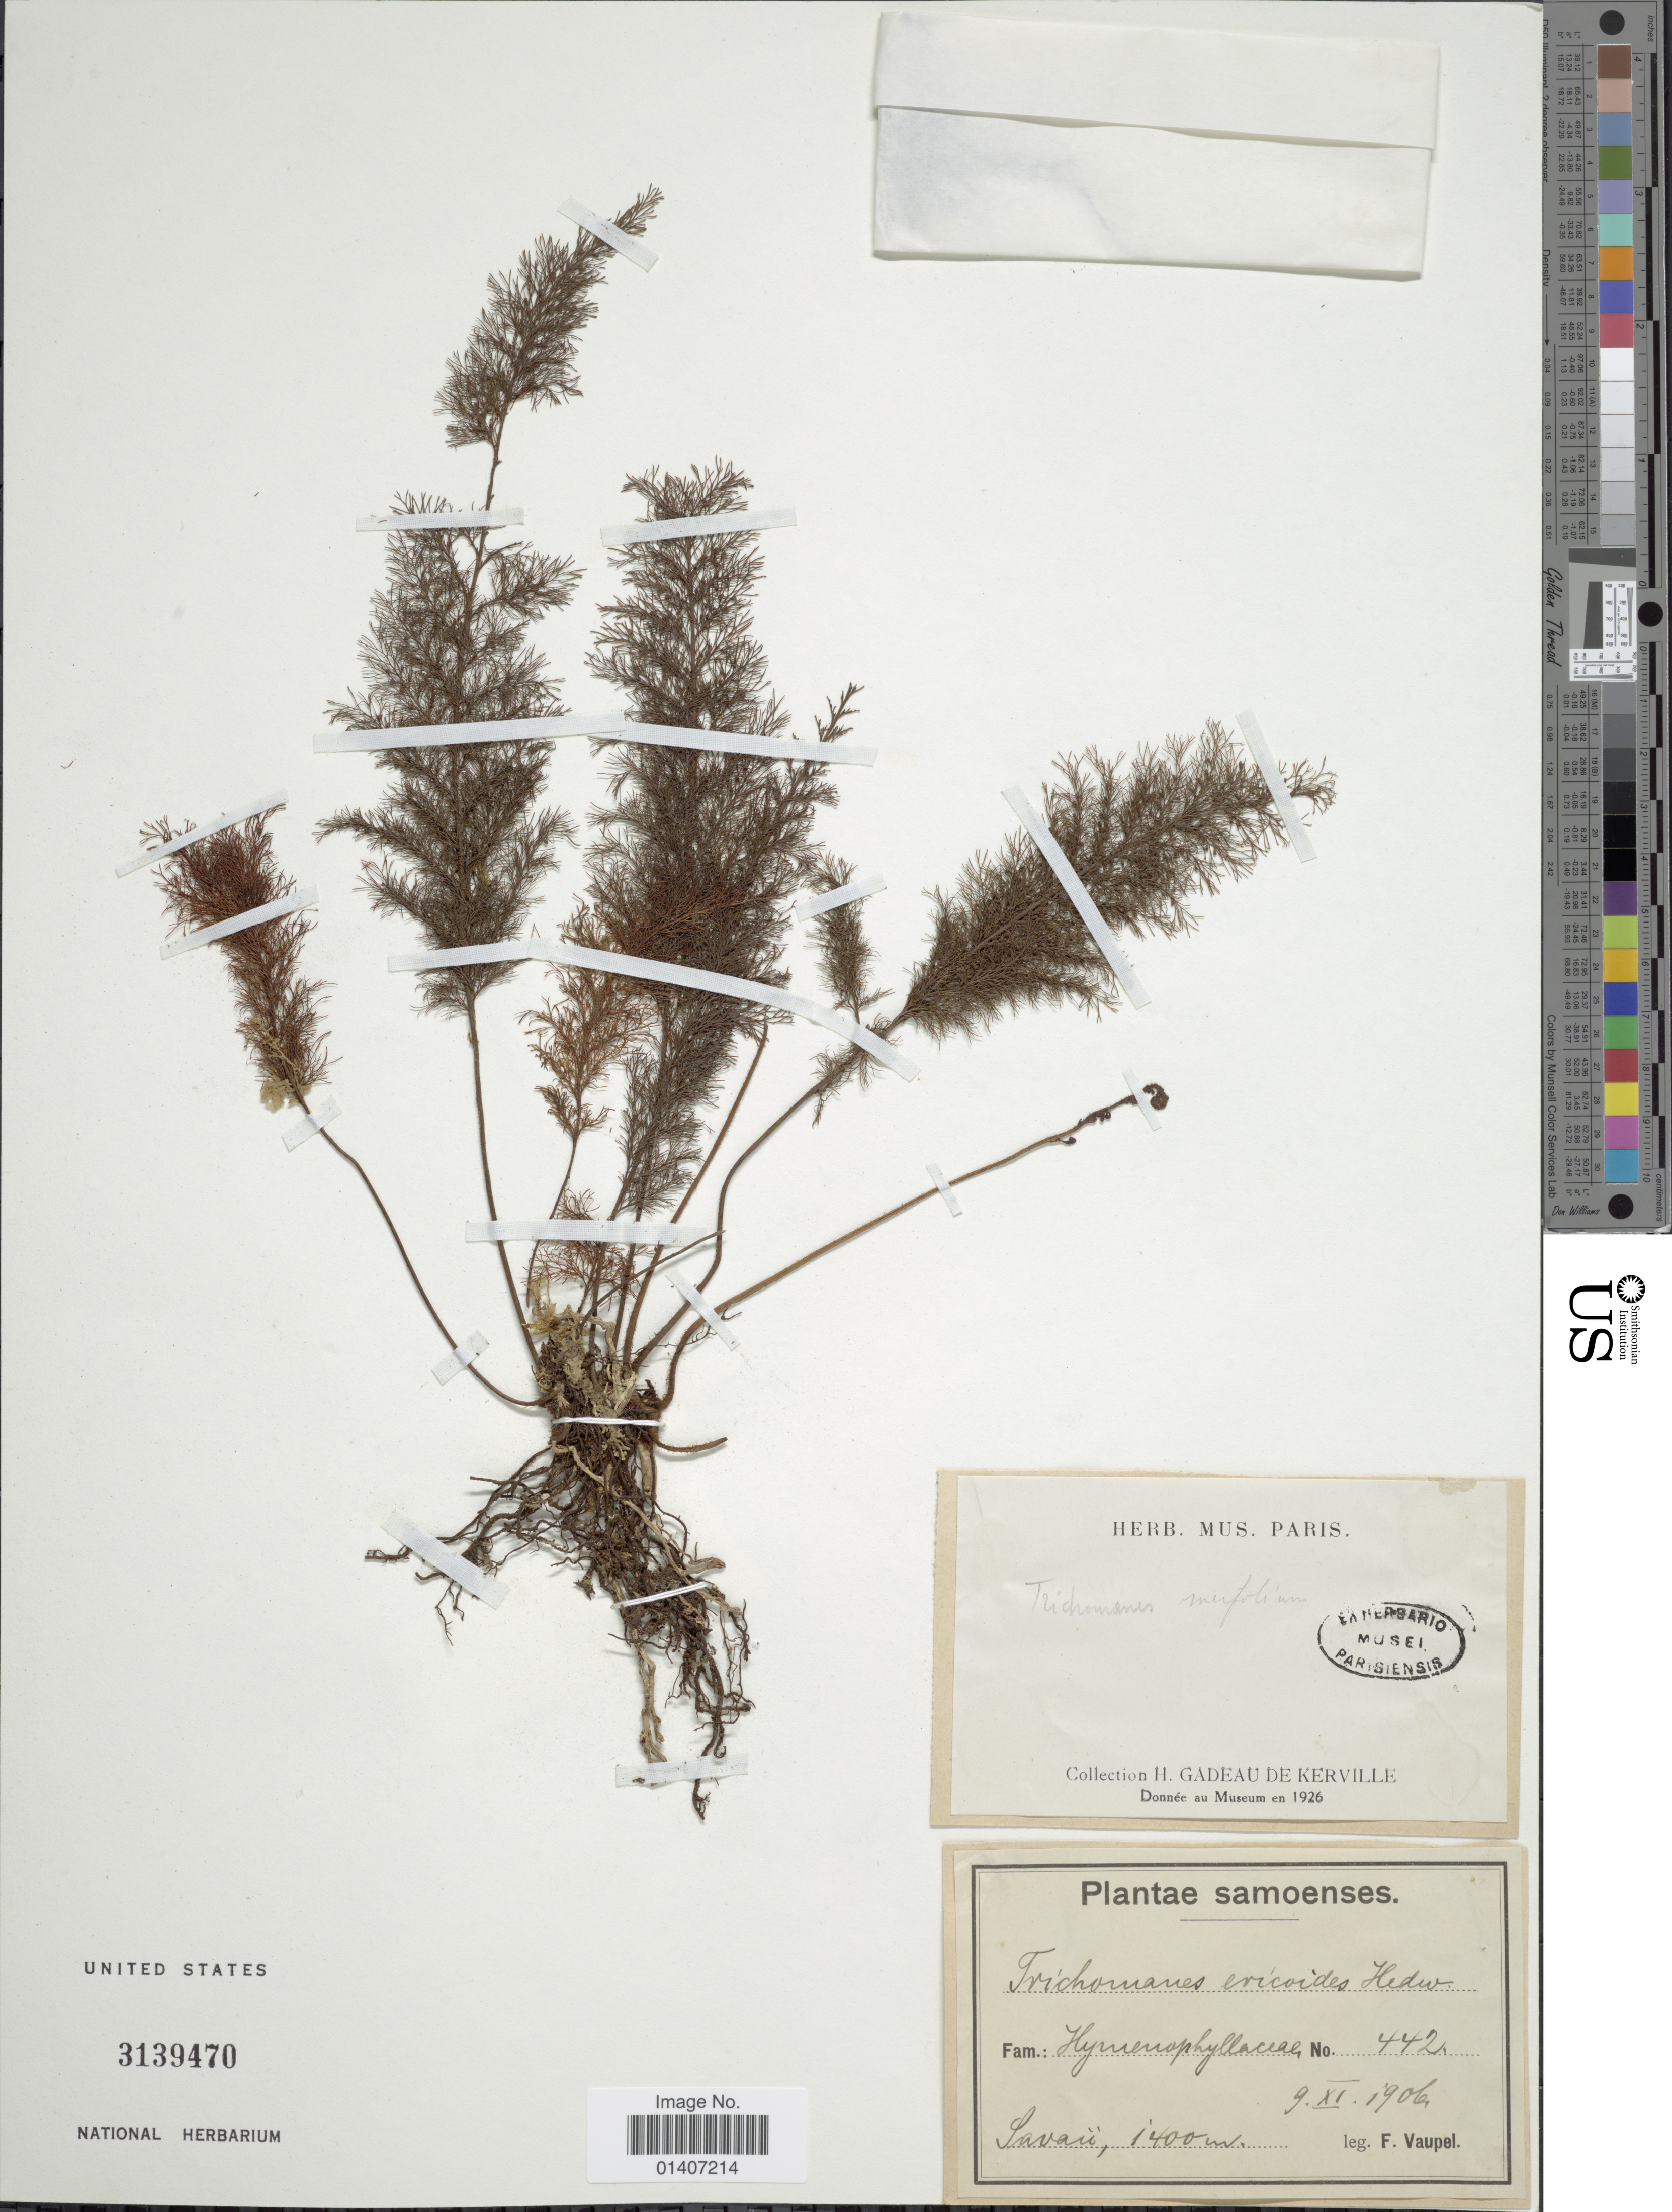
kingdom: Plantae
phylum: Tracheophyta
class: Polypodiopsida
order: Hymenophyllales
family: Hymenophyllaceae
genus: Abrodictyum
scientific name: Abrodictyum meifolium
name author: (Bory) Ebihara & K. Iwats.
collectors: F. Vaupel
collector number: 442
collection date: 1906-11-09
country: Samoa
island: Savai'i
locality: Samoensis, Savaii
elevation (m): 1400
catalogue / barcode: US 3139470